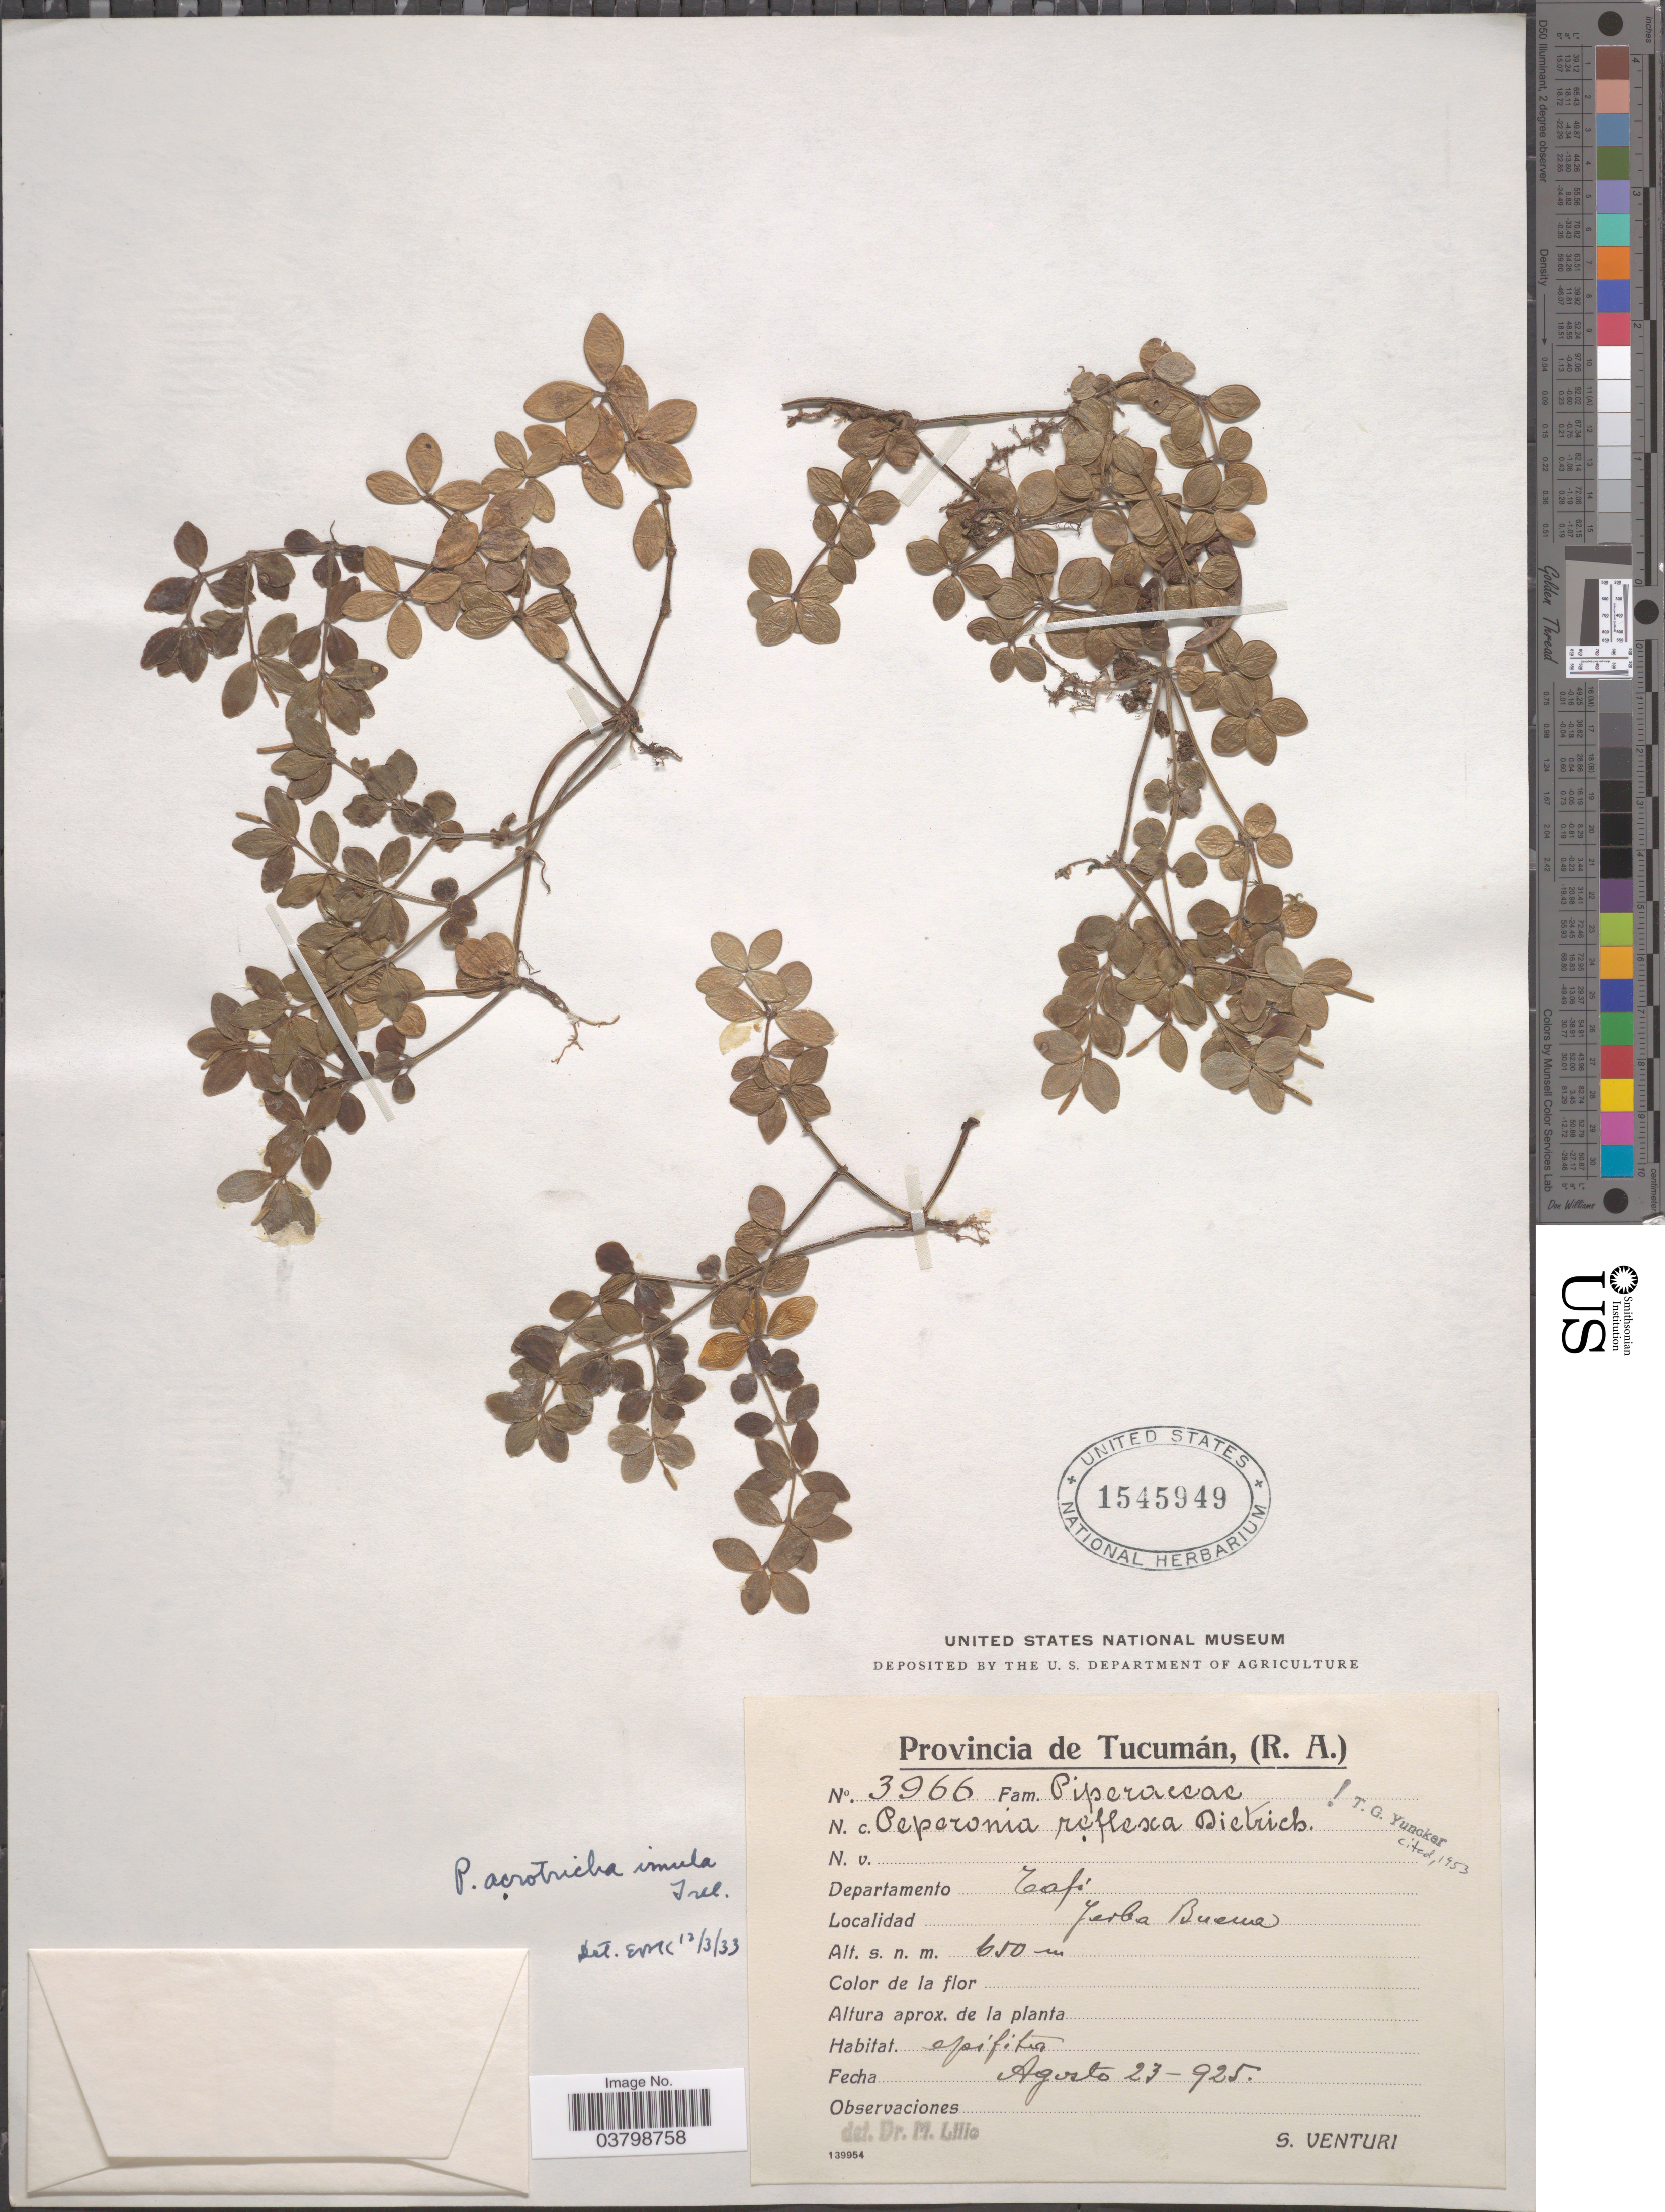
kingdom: Plantae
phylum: Tracheophyta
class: Magnoliopsida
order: Piperales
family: Piperaceae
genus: Peperomia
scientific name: Peperomia tetraphylla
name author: (G. Forst.) Hook. & Arn.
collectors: S. Venturi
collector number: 3966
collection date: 1925-08-23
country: Argentina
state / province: Tucuman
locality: Departamento Tafi. Yerba Buena.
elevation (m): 650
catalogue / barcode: US 1545949